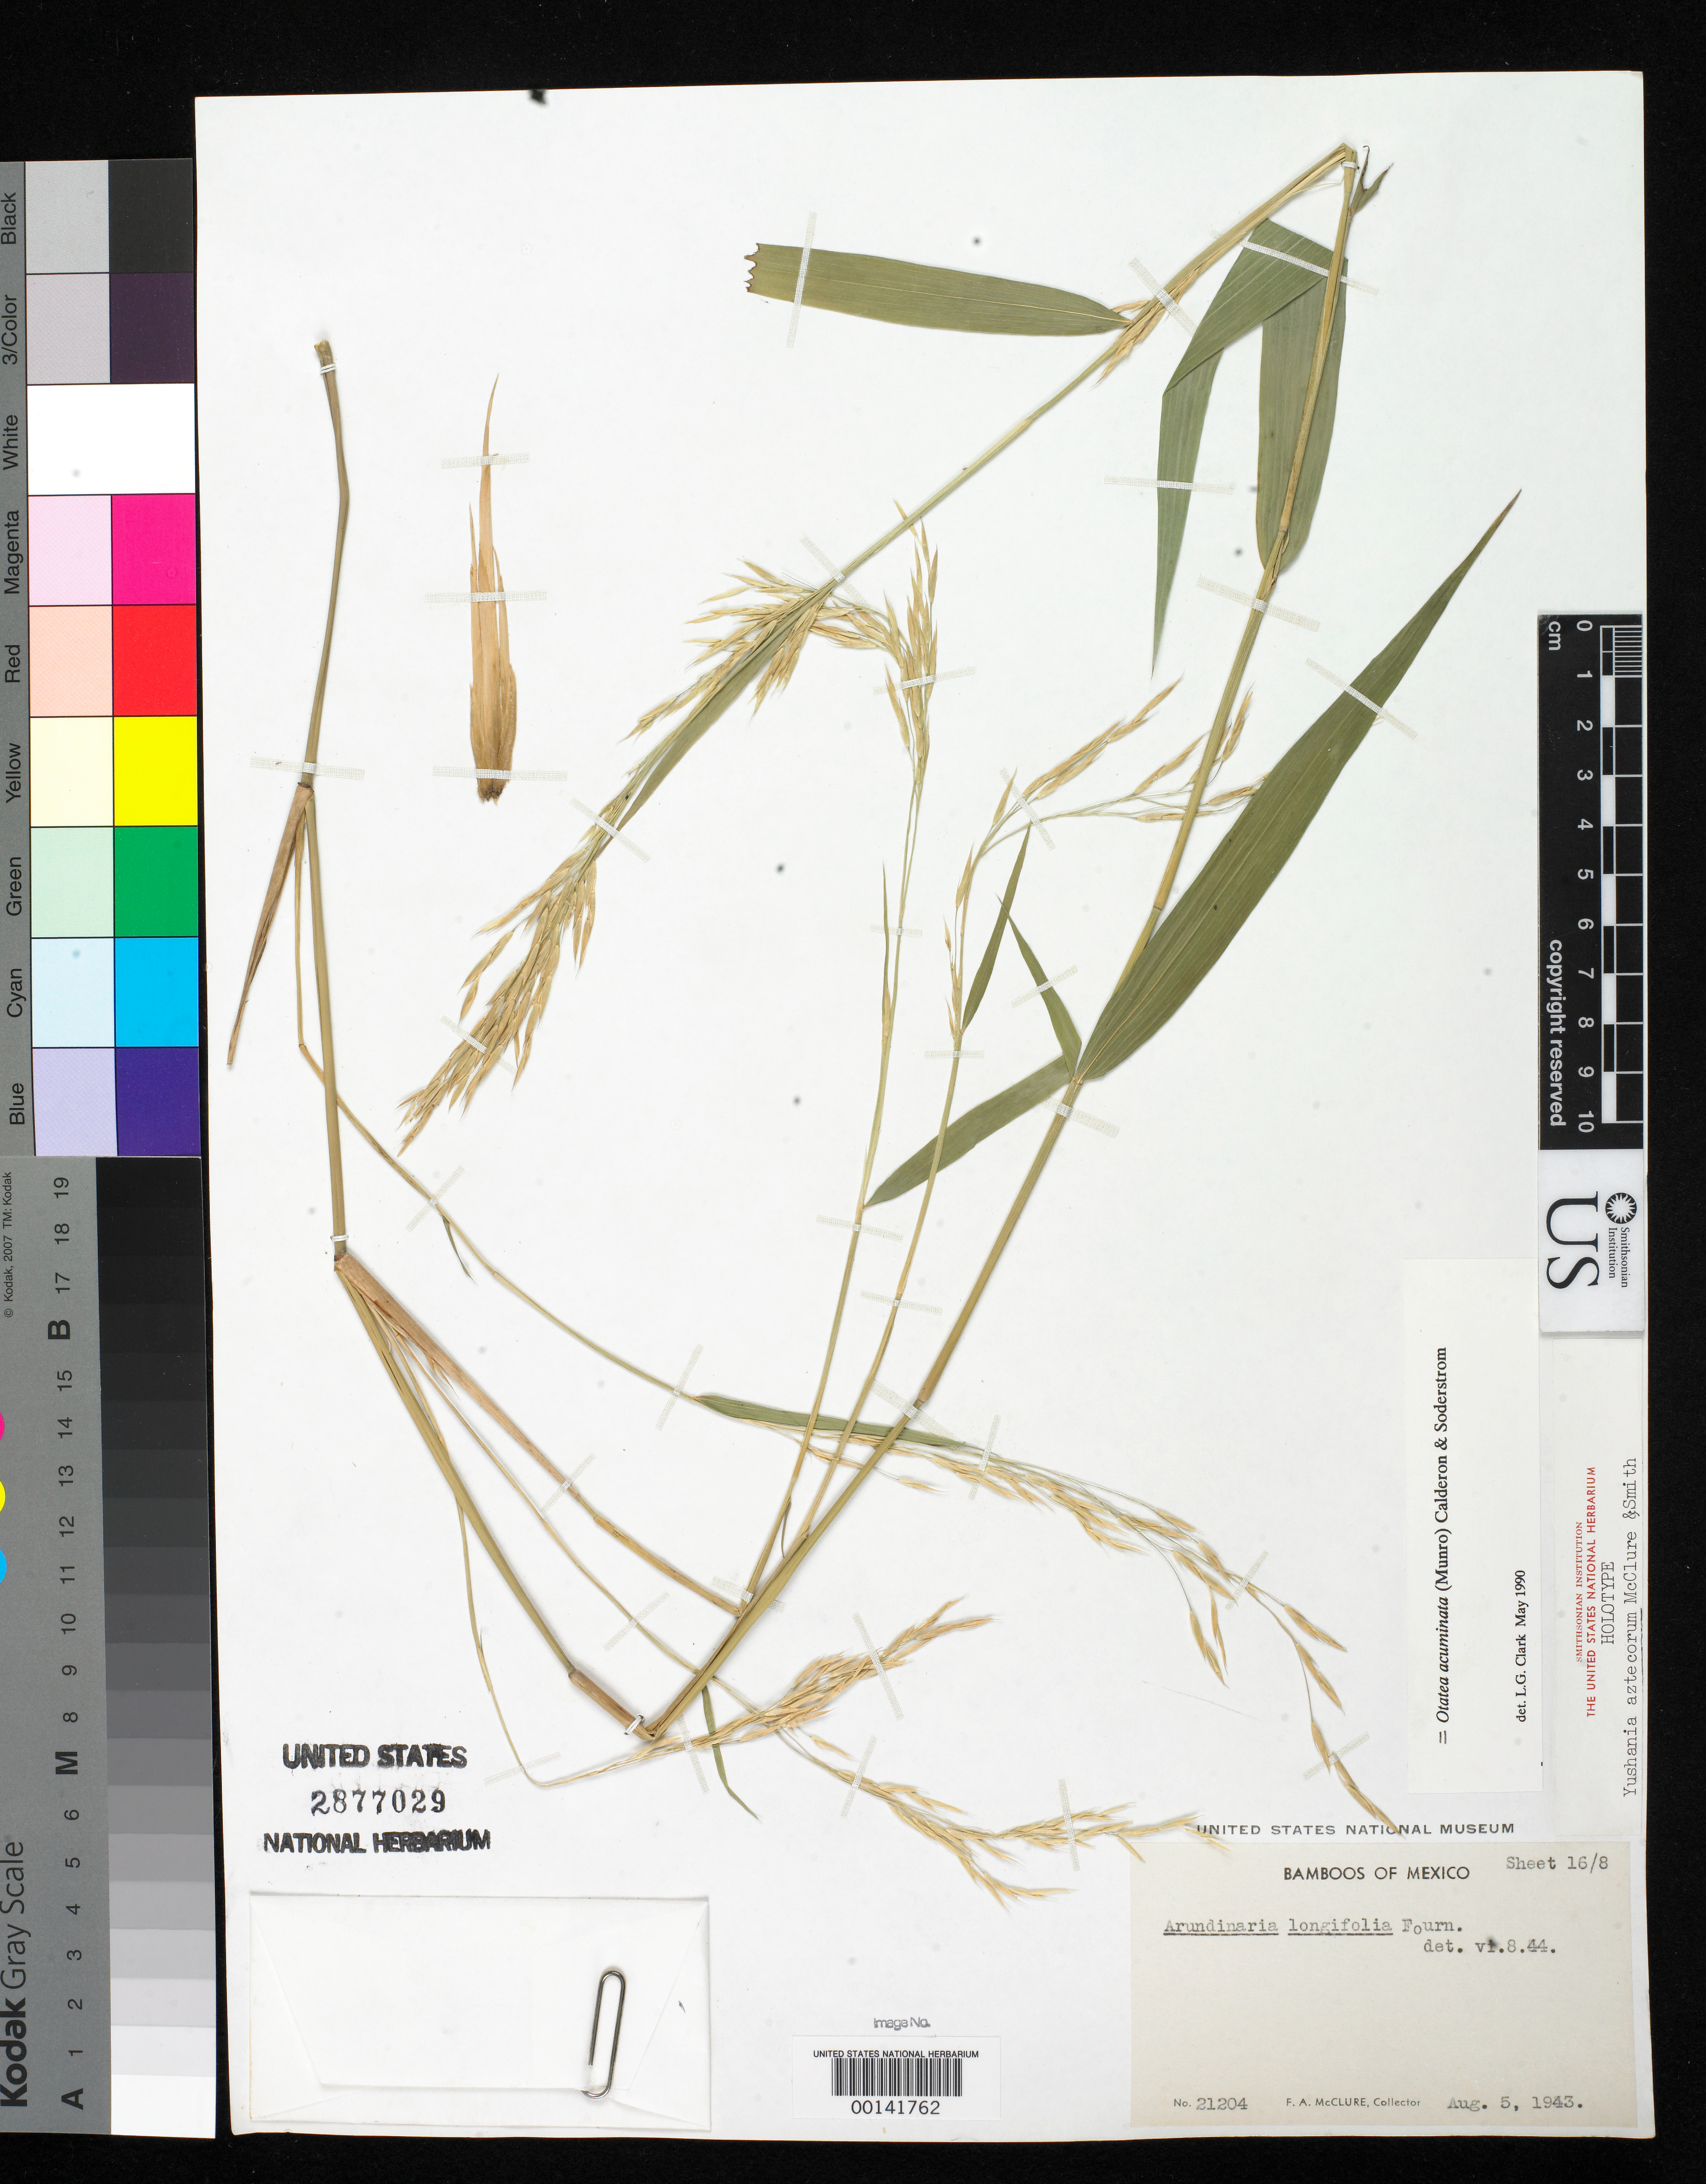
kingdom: Plantae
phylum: Tracheophyta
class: Liliopsida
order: Poales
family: Poaceae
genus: Yushania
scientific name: Yushania aztecorum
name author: McClure & E.W. Sm.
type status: Holotype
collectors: F. A. McClure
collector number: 21204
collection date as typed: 05 Aug 1943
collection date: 1943-08-05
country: Mexico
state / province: Sinaloa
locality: Slopes of La Dispensa, inland from Rosario.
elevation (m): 457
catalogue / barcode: US 2877029